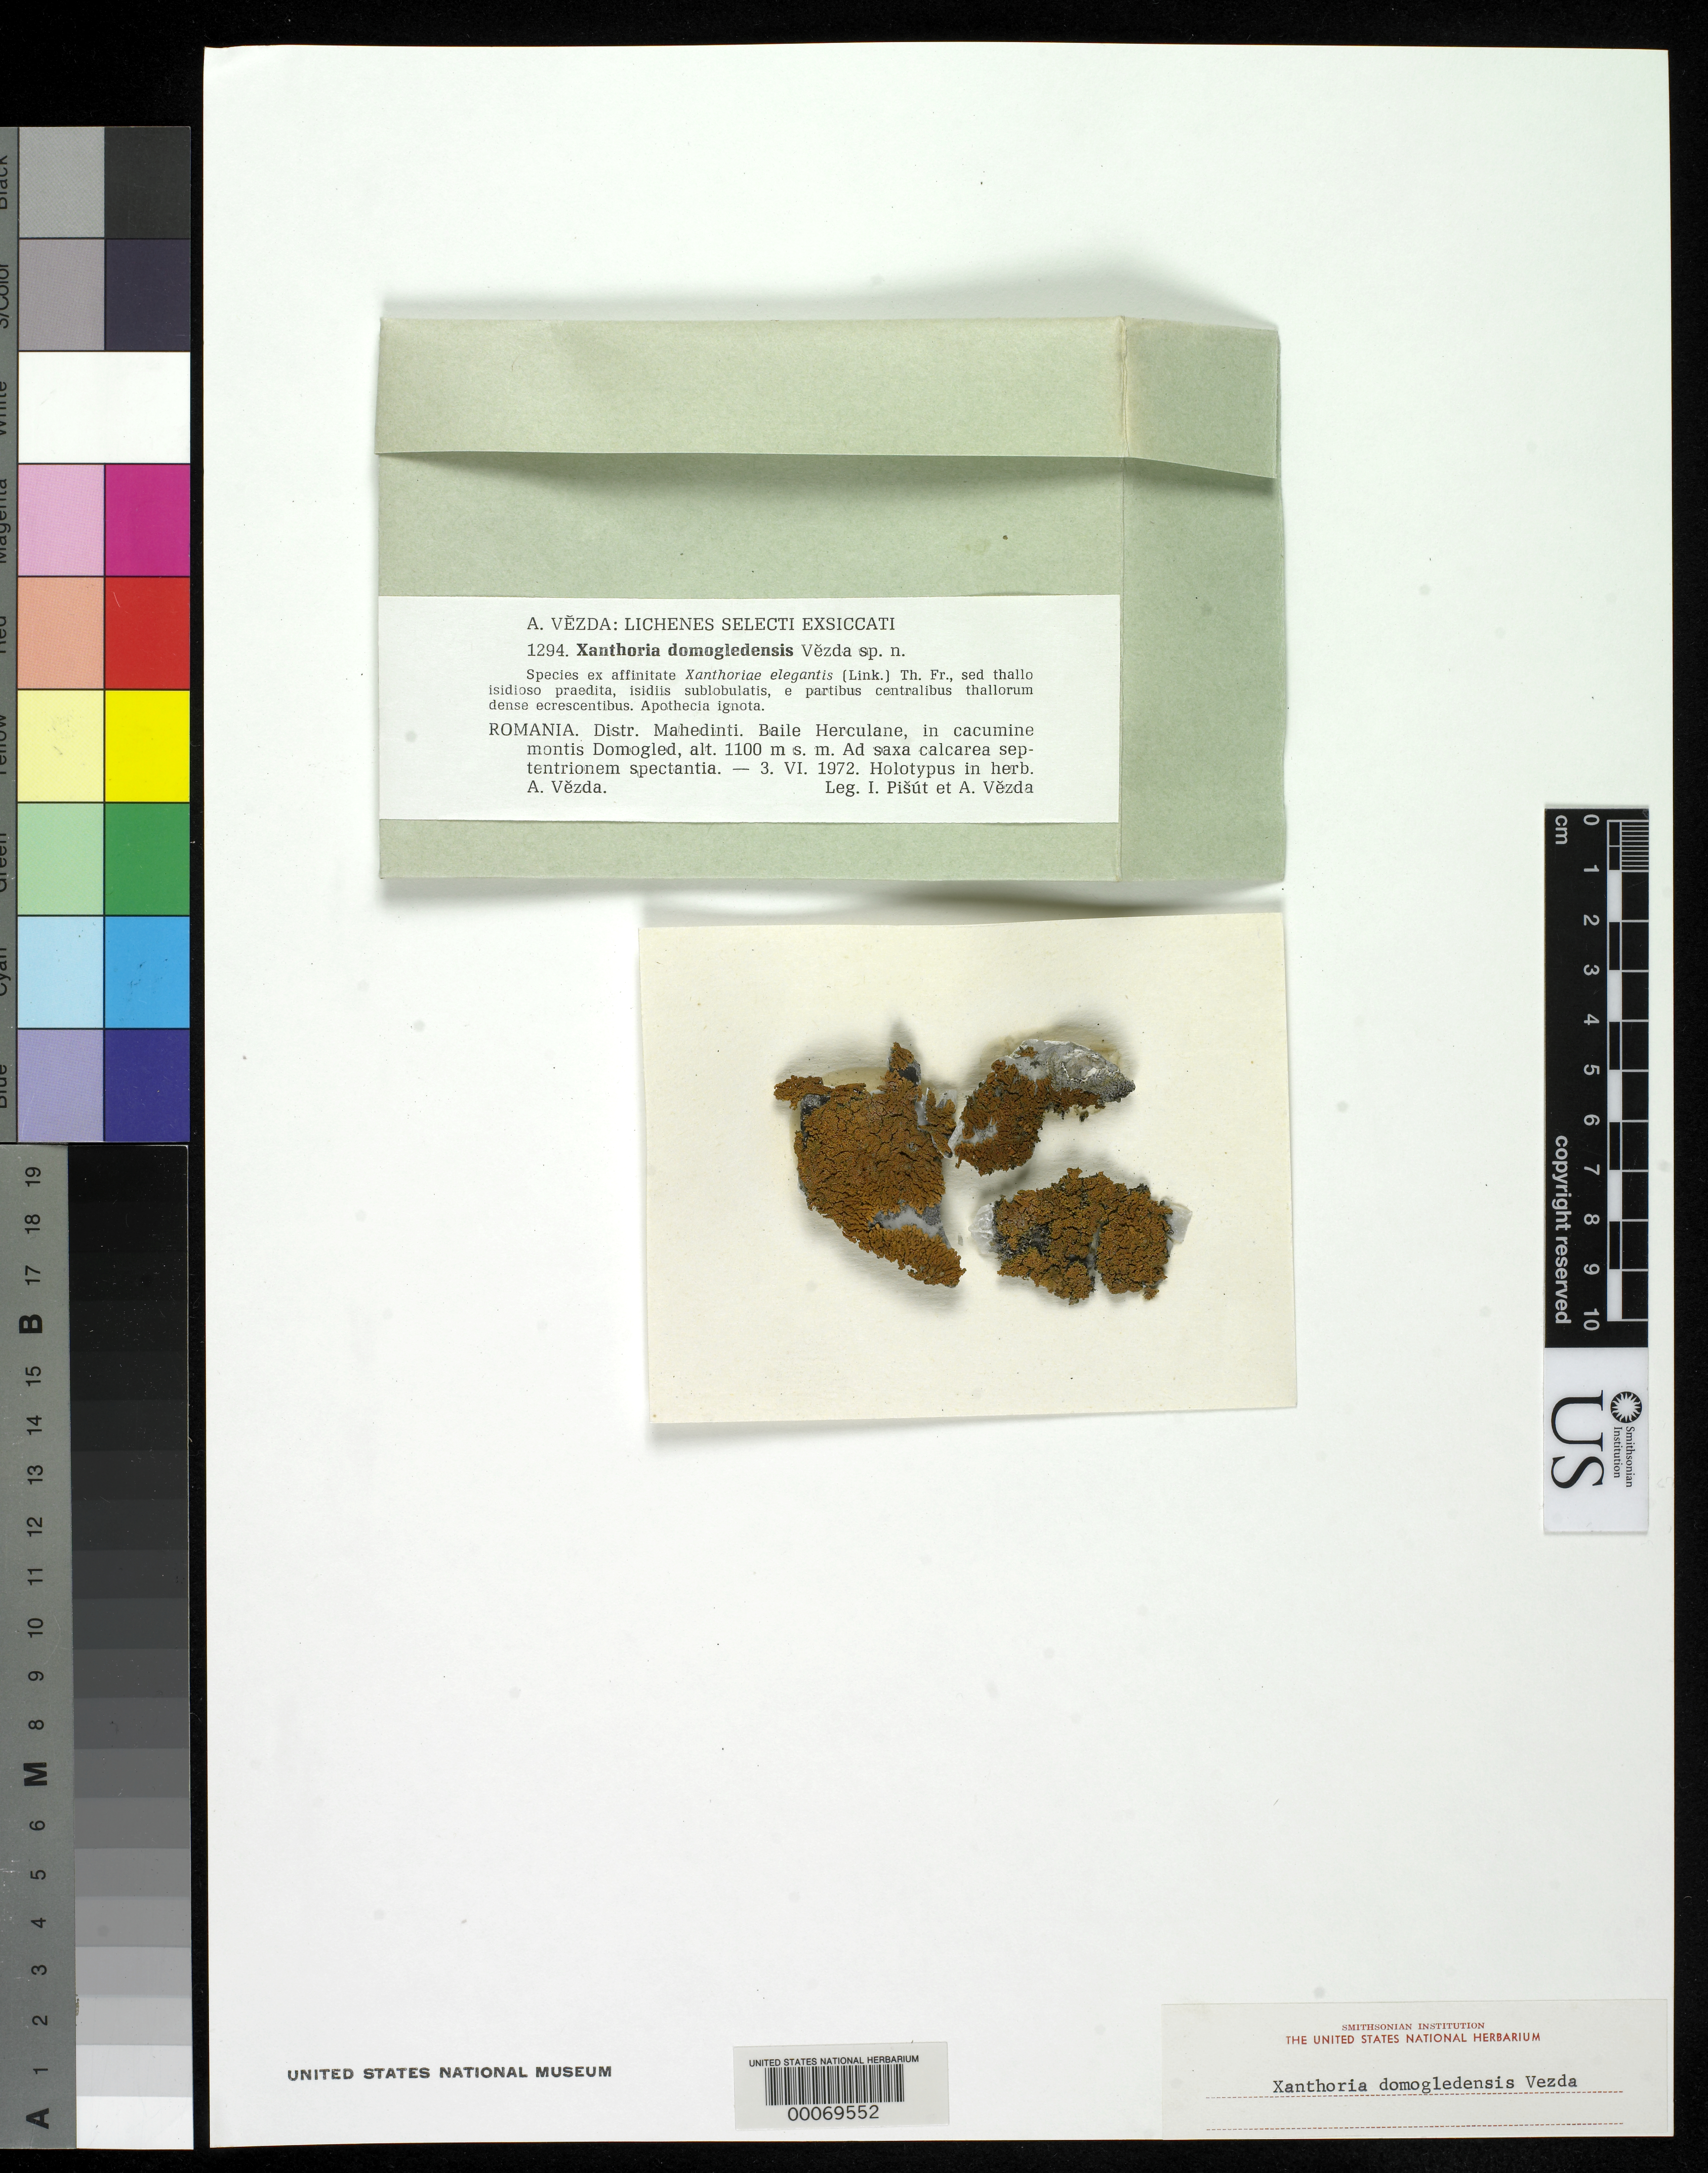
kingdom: Fungi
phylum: Ascomycota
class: Lecanoromycetes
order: Teloschistales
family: Teloschistaceae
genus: Xanthoria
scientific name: Xanthoria domogledensis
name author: Vezda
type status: Isotype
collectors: I. Pisut & A. Vezda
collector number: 1294 (Vezda No.)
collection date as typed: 03 Jun 1972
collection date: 1972-06-03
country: Romania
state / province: Mehedinti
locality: Baile Herculane, Mt. Domogled.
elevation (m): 1100